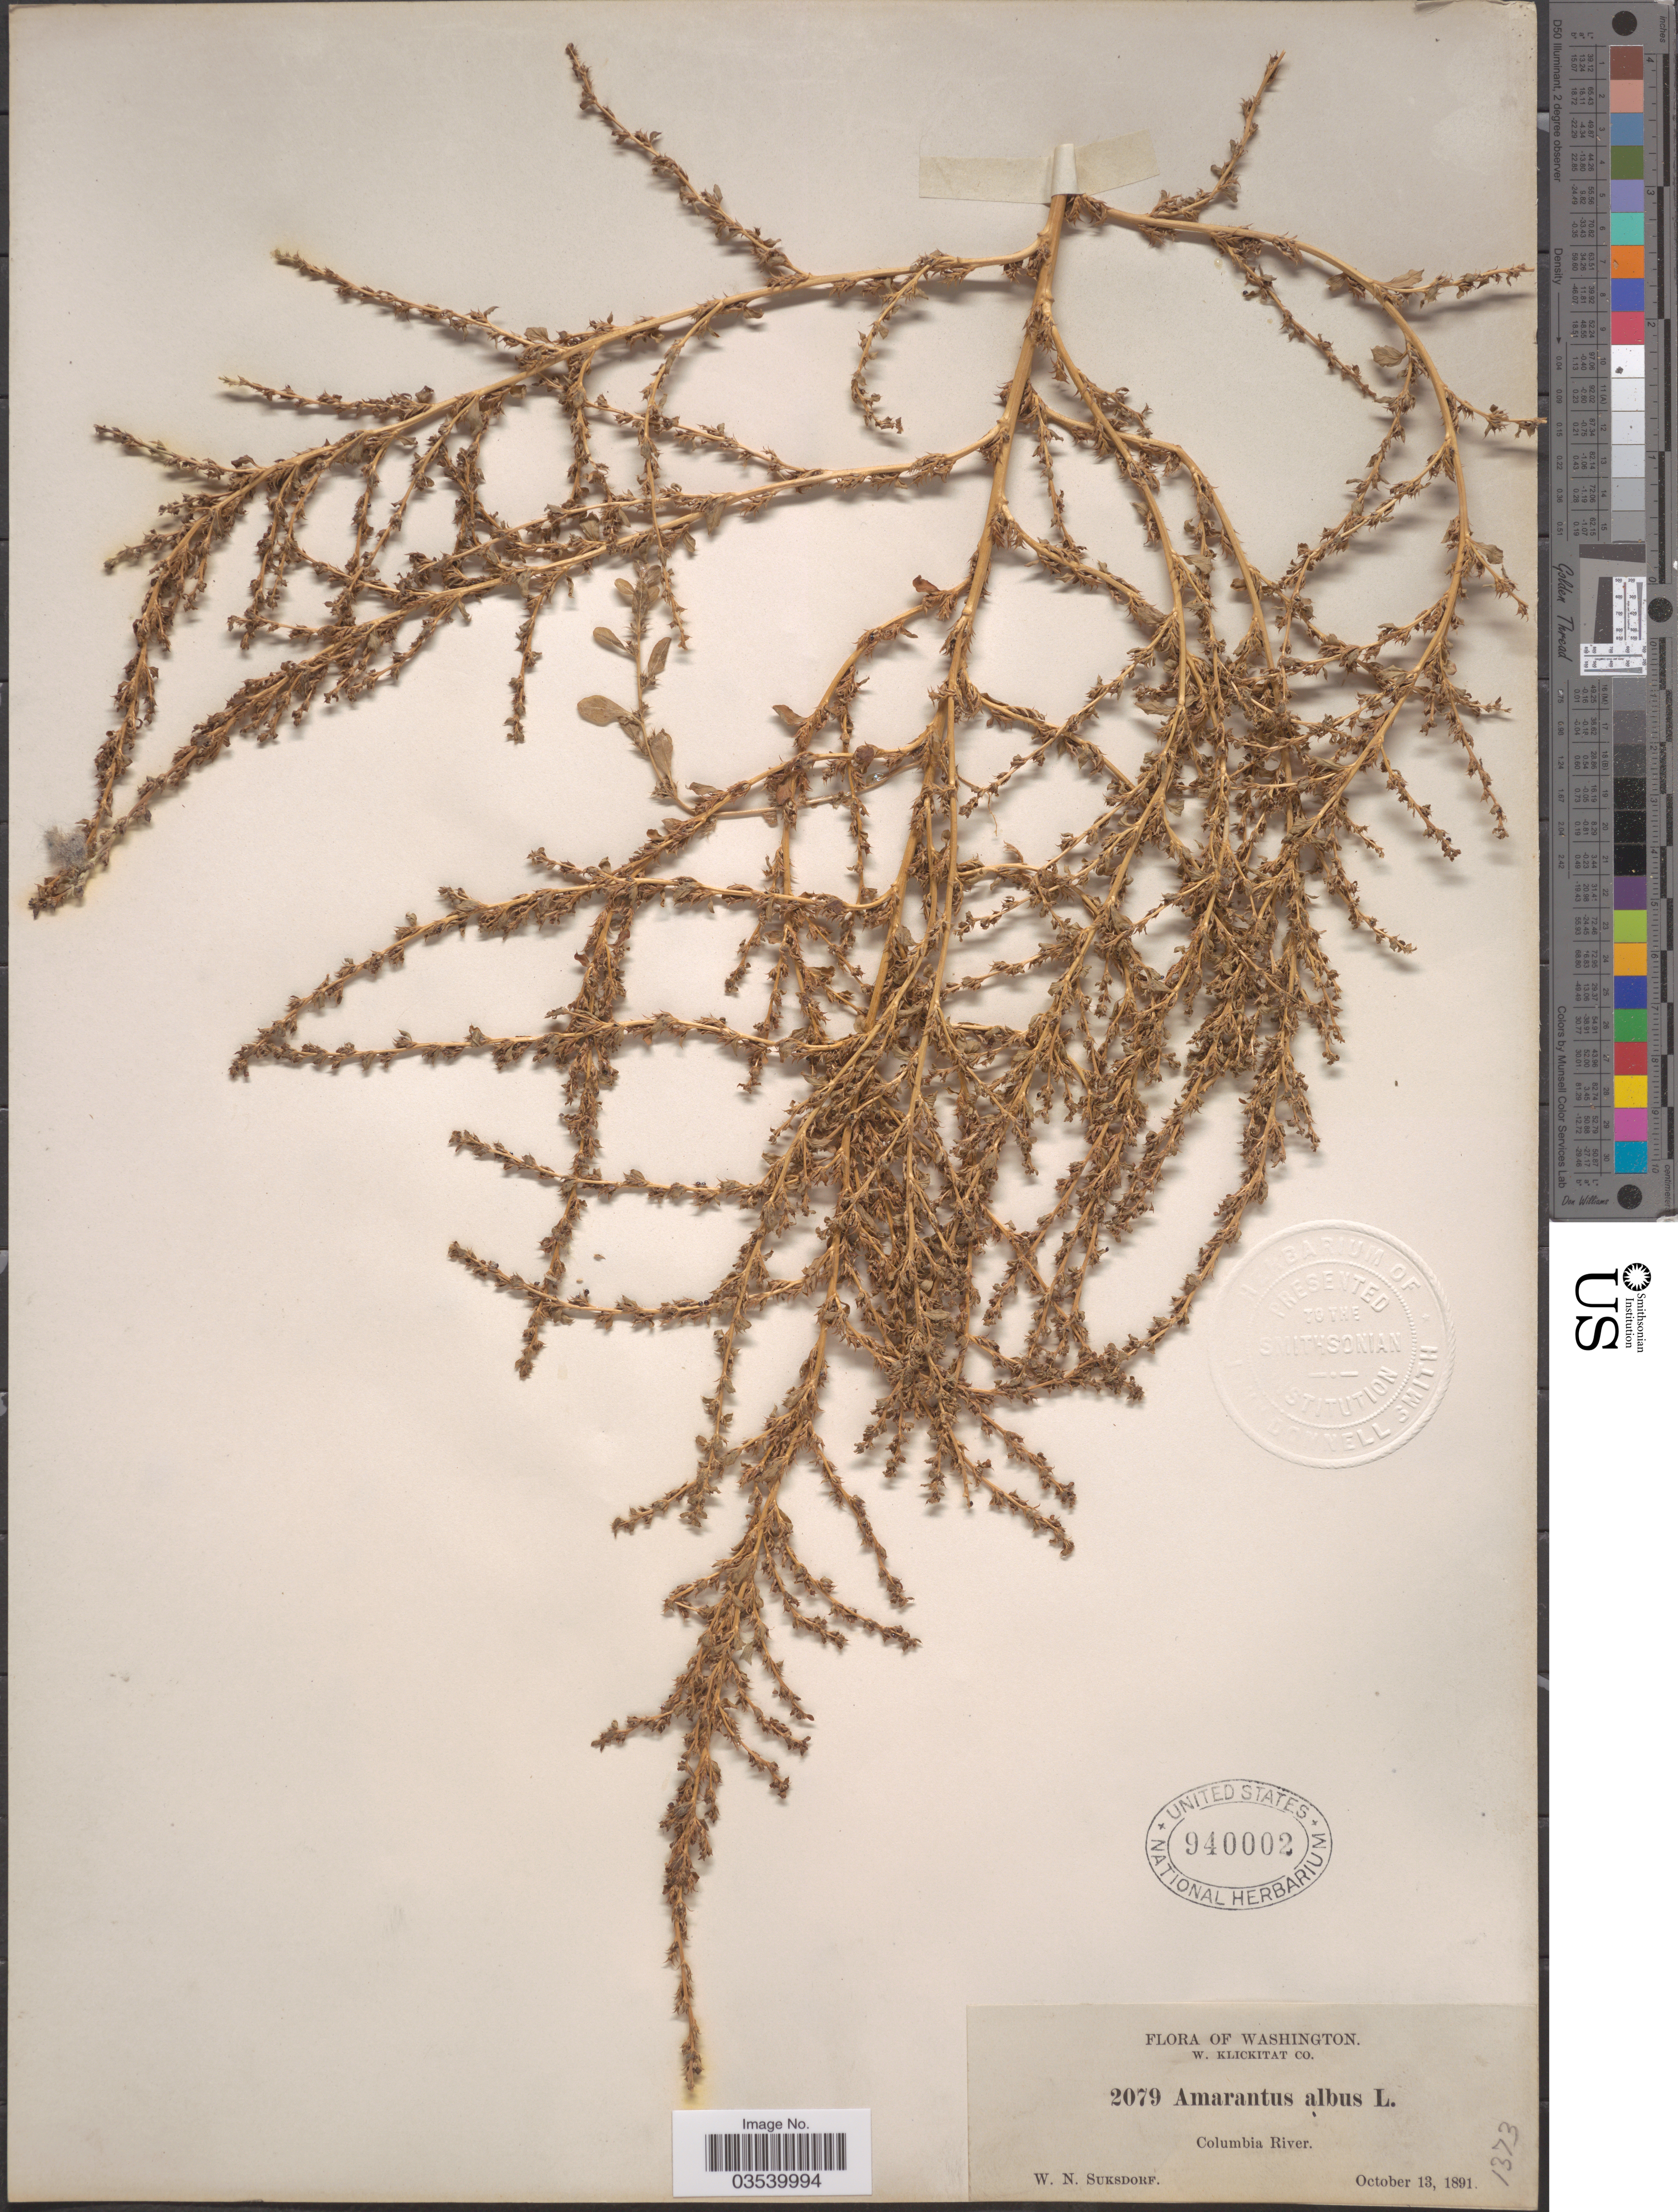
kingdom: Plantae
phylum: Tracheophyta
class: Magnoliopsida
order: Caryophyllales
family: Amaranthaceae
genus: Amaranthus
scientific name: Amaranthus albus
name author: L.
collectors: W. N. Suksdorf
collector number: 2079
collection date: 1891-10-13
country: United States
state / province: Washington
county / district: Klickitat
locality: W. Klickitat Co. Columbia River.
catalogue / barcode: US 940002